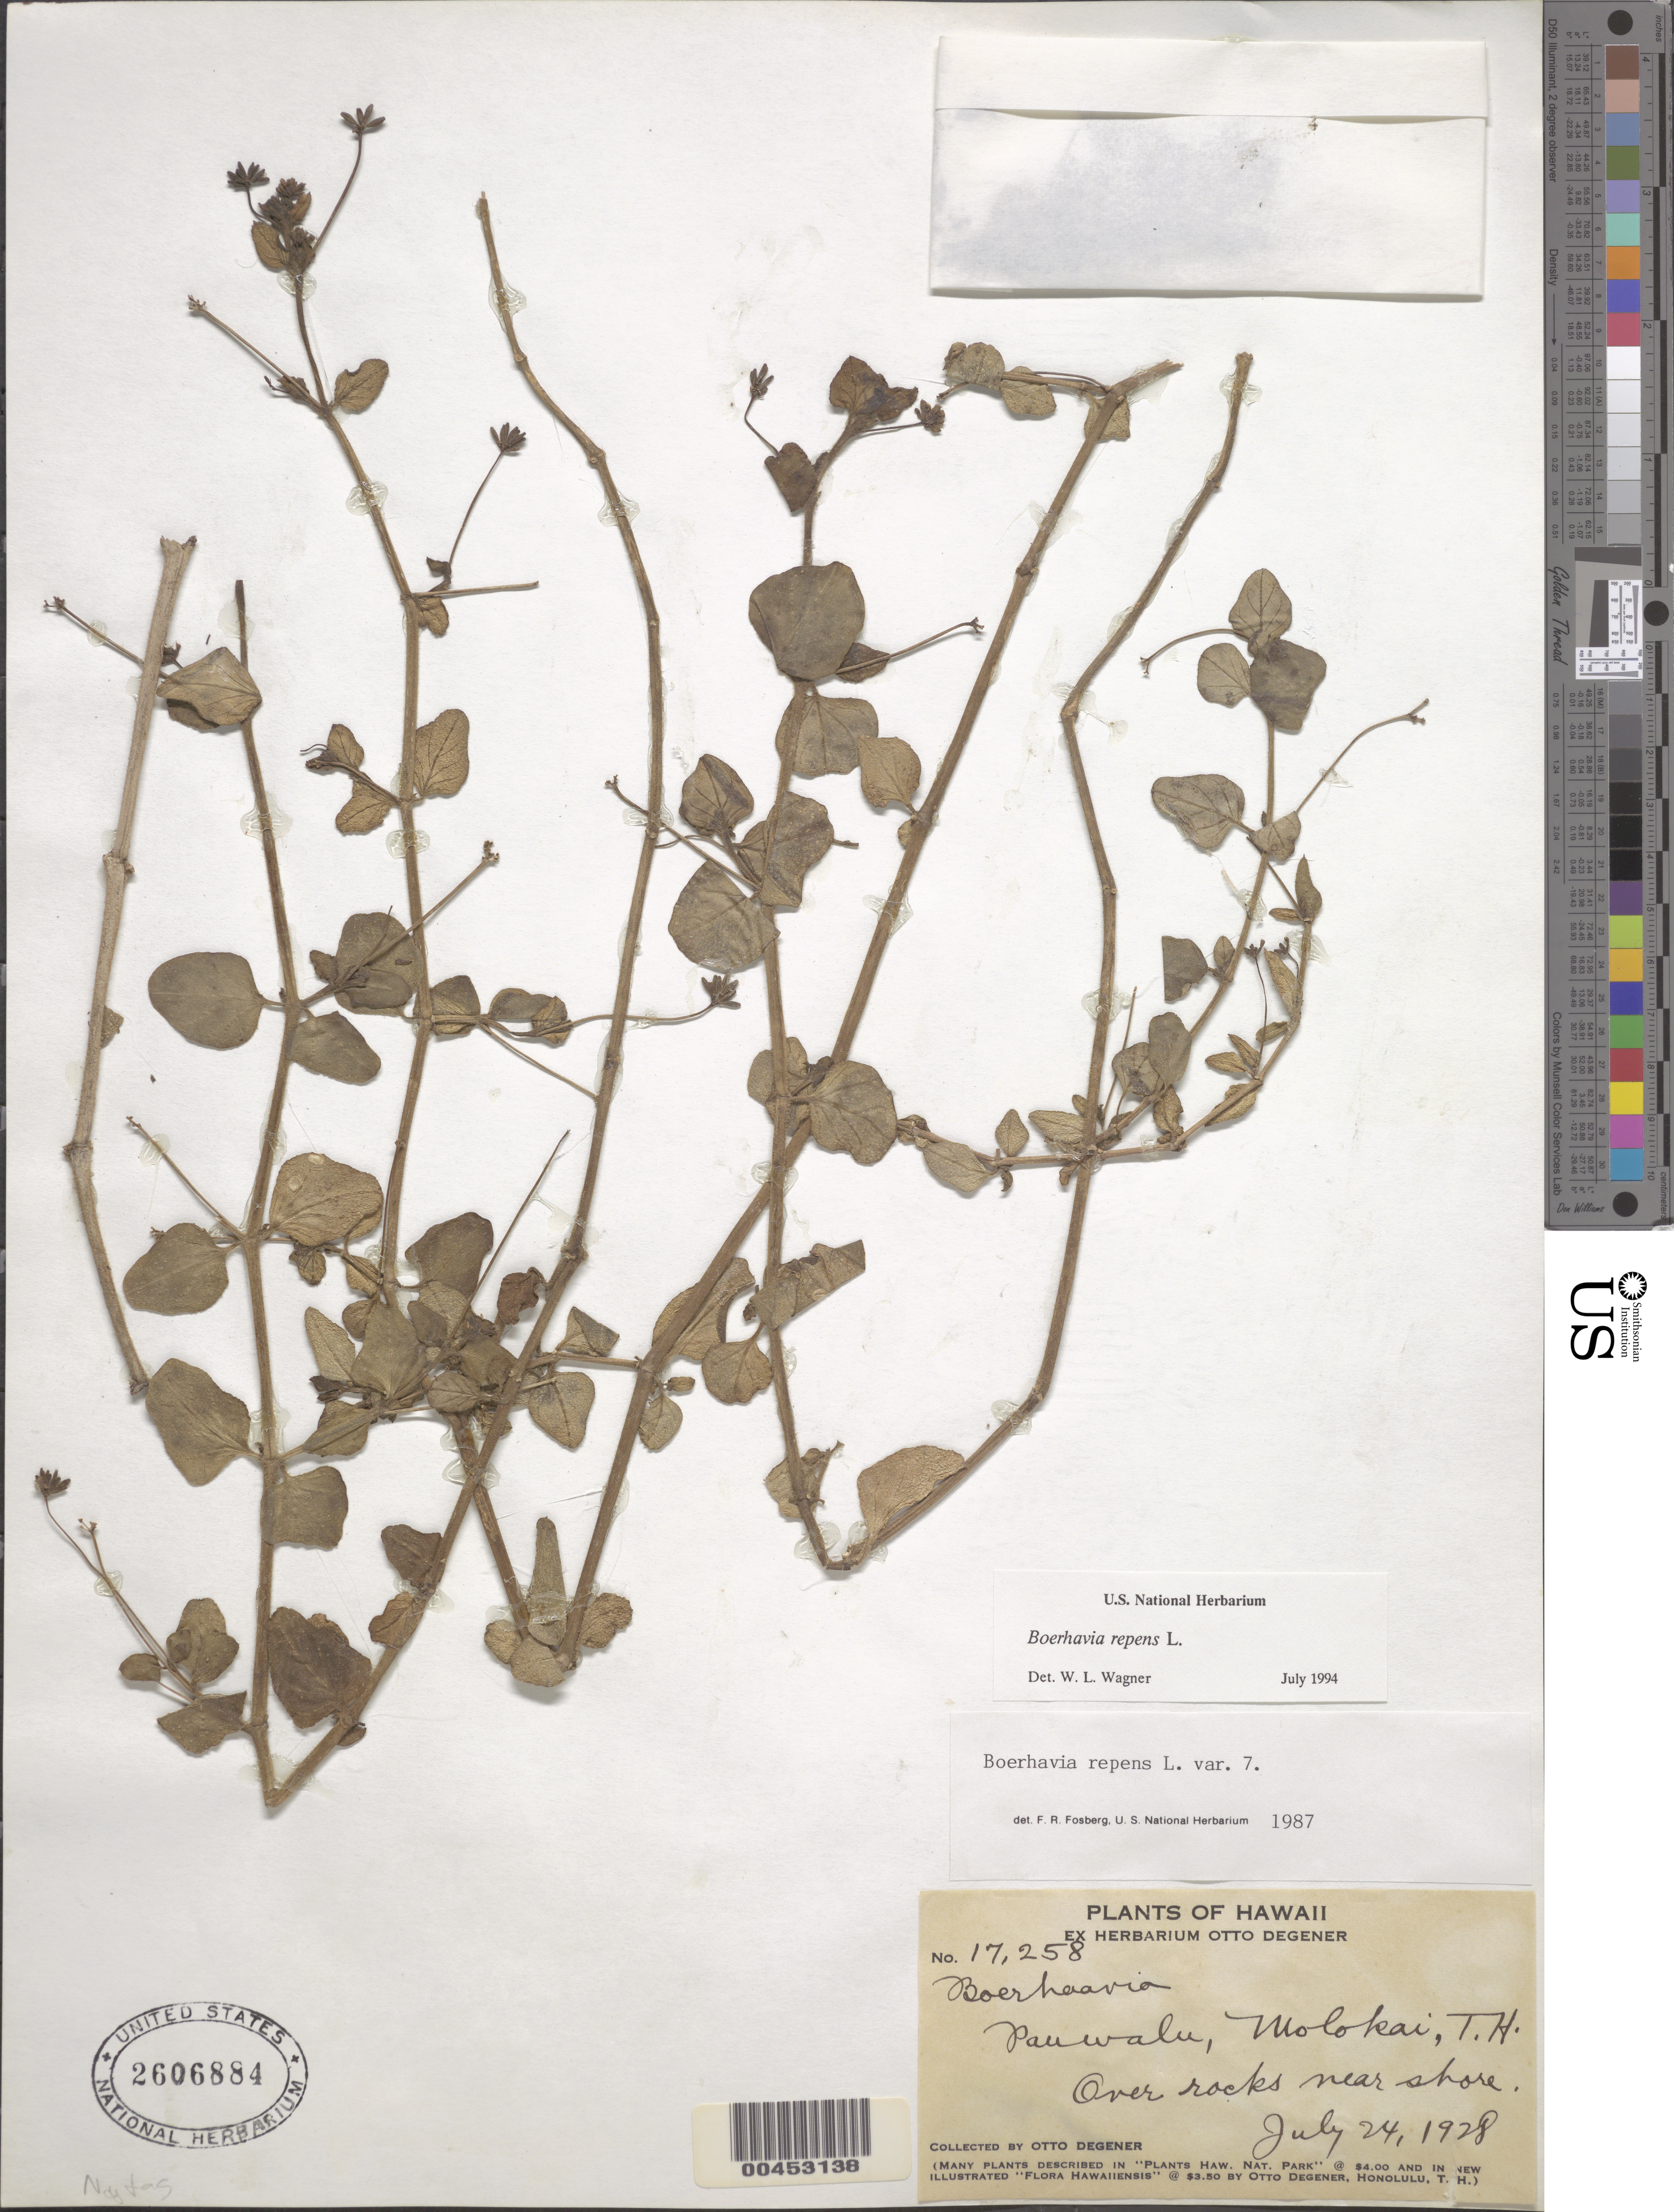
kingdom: Plantae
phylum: Tracheophyta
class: Magnoliopsida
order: Caryophyllales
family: Nyctaginaceae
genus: Boerhavia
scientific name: Boerhavia repens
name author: L.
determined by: Wagner, W. L., (BOT), Smithsonian Institution - National Museum of Natural History (UNITED STATES)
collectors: O. Degener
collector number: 17258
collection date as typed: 24 Jul 1928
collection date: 1928-07-24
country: United States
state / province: Hawaii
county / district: Maui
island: Moloka'i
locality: Pauwalu, near shore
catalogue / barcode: US 2606884